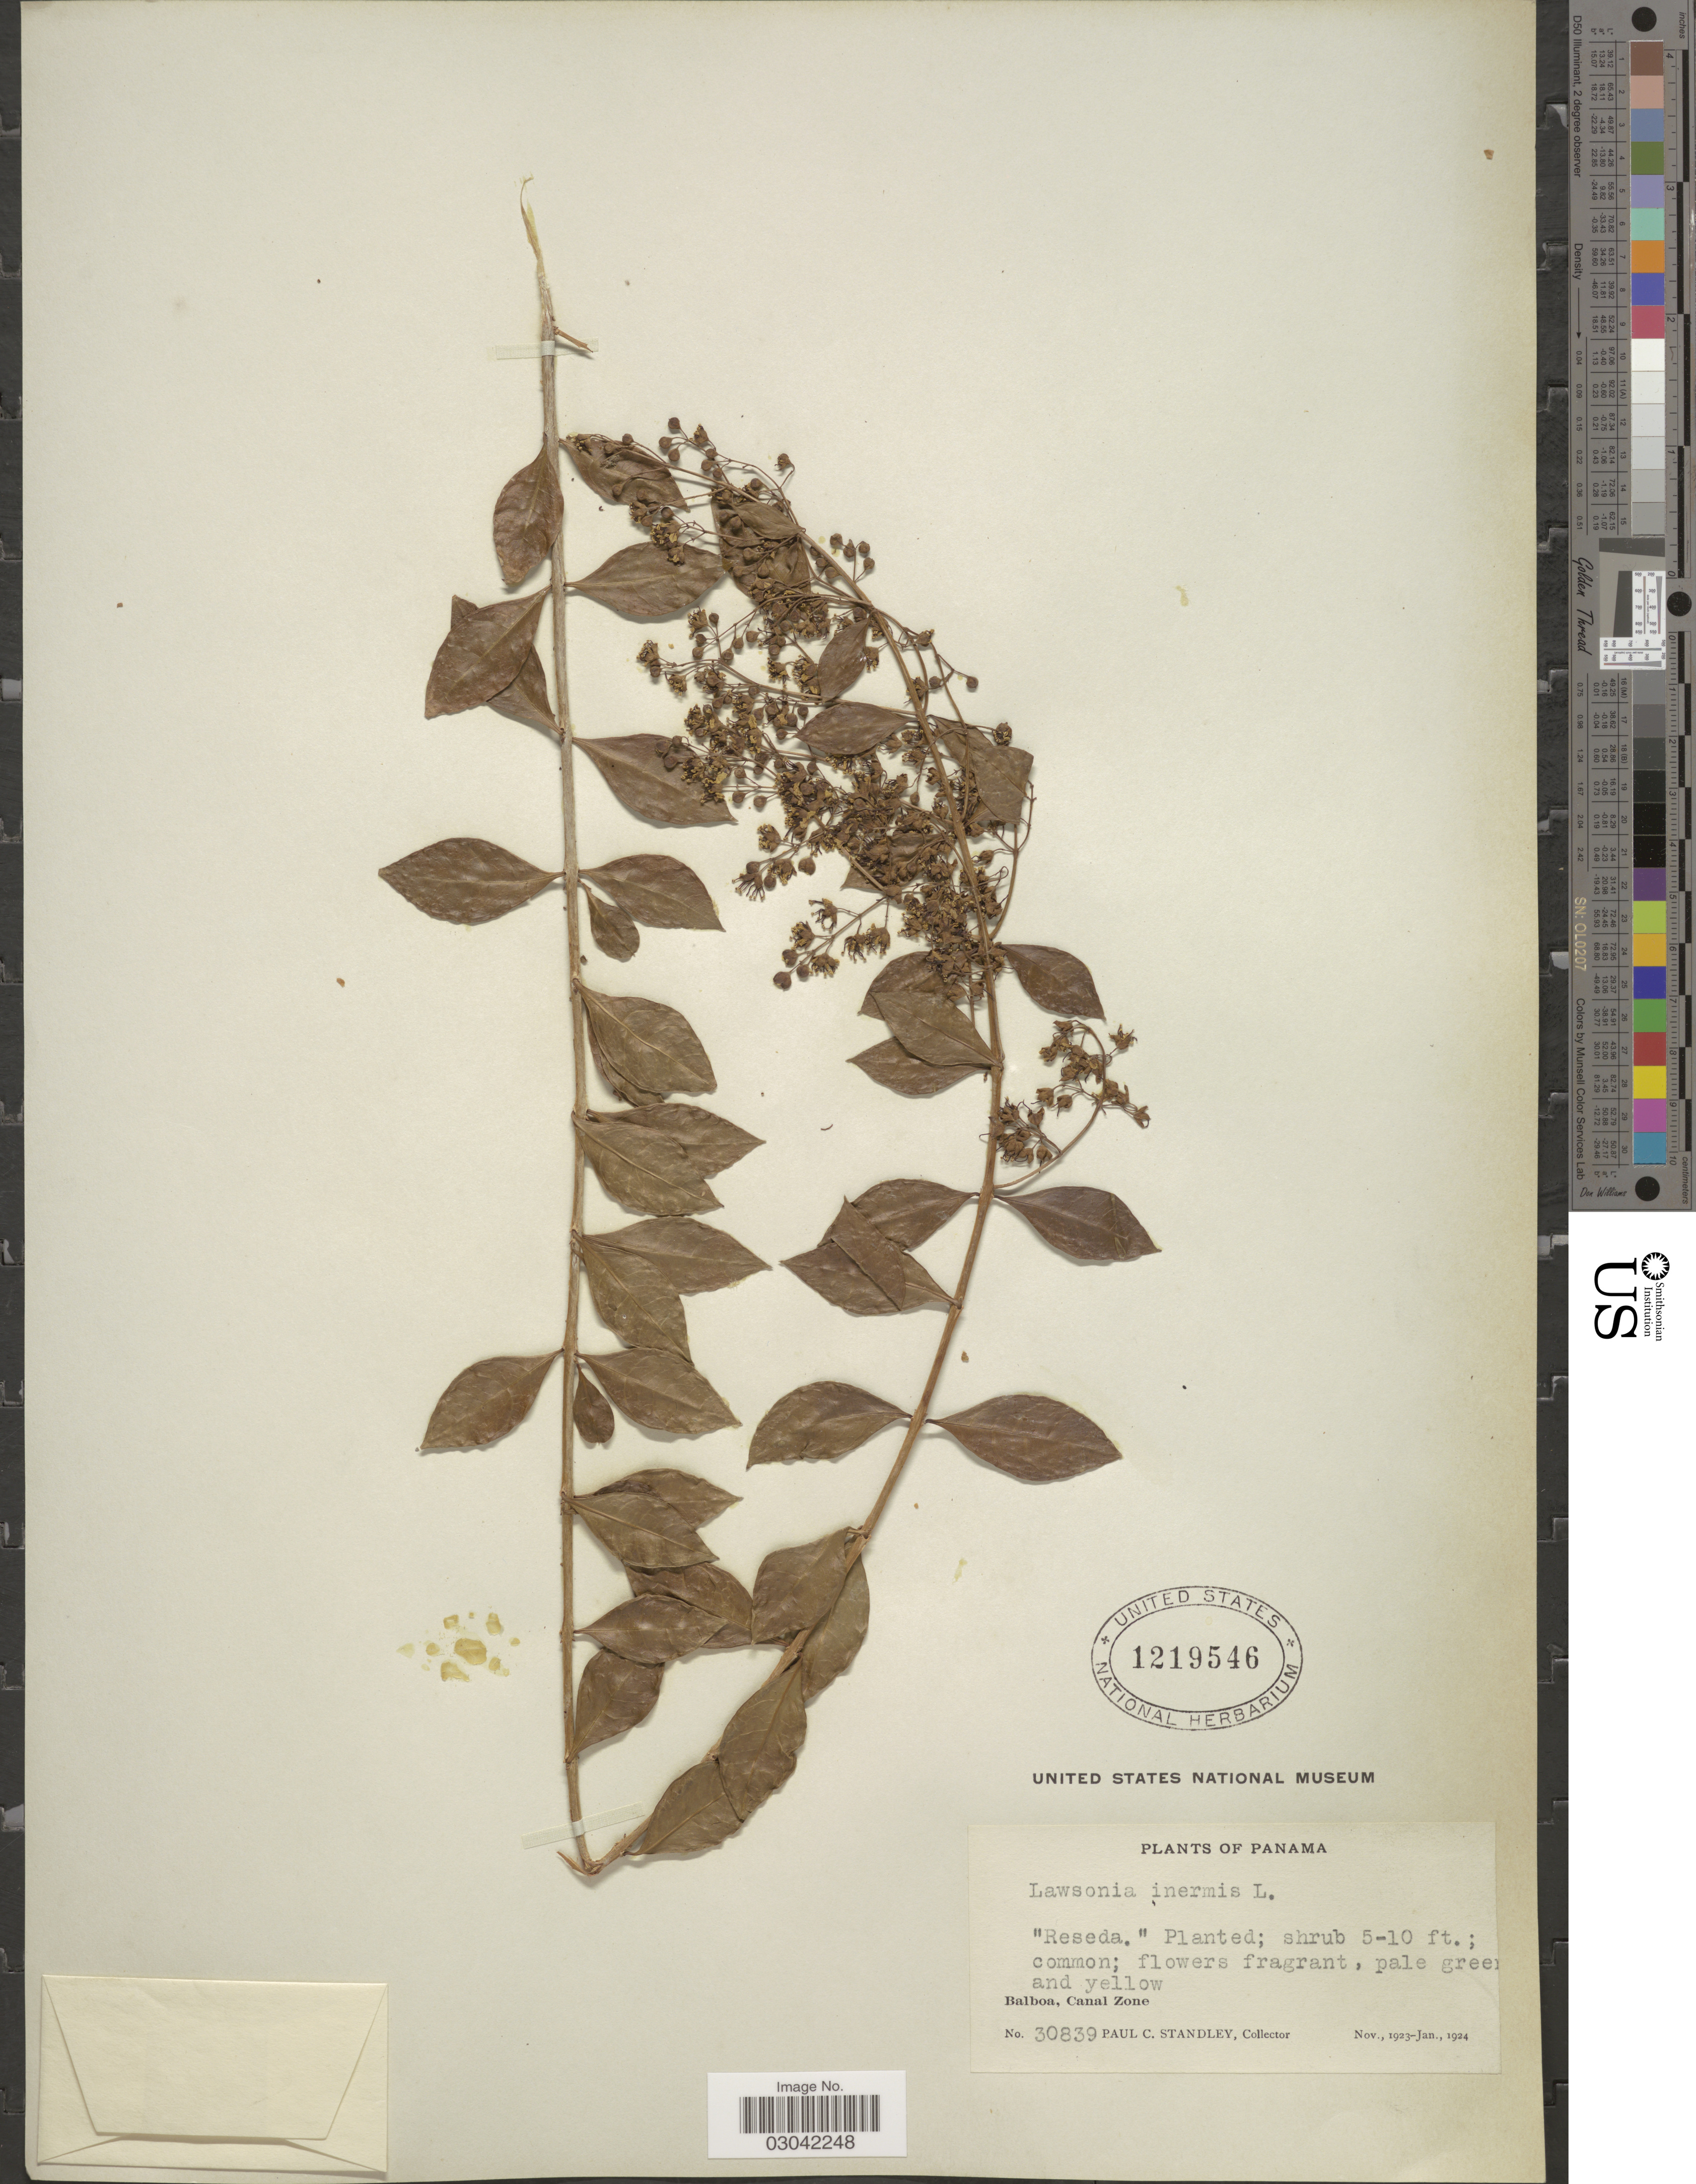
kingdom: Plantae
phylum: Tracheophyta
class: Magnoliopsida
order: Myrtales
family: Lythraceae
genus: Lawsonia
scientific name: Lawsonia inermis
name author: L.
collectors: P. C. Standley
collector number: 30839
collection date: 1912-11/1924-01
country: Panama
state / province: Colón / Panamá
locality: Balboa, Canal Zone.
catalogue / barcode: US 1219546